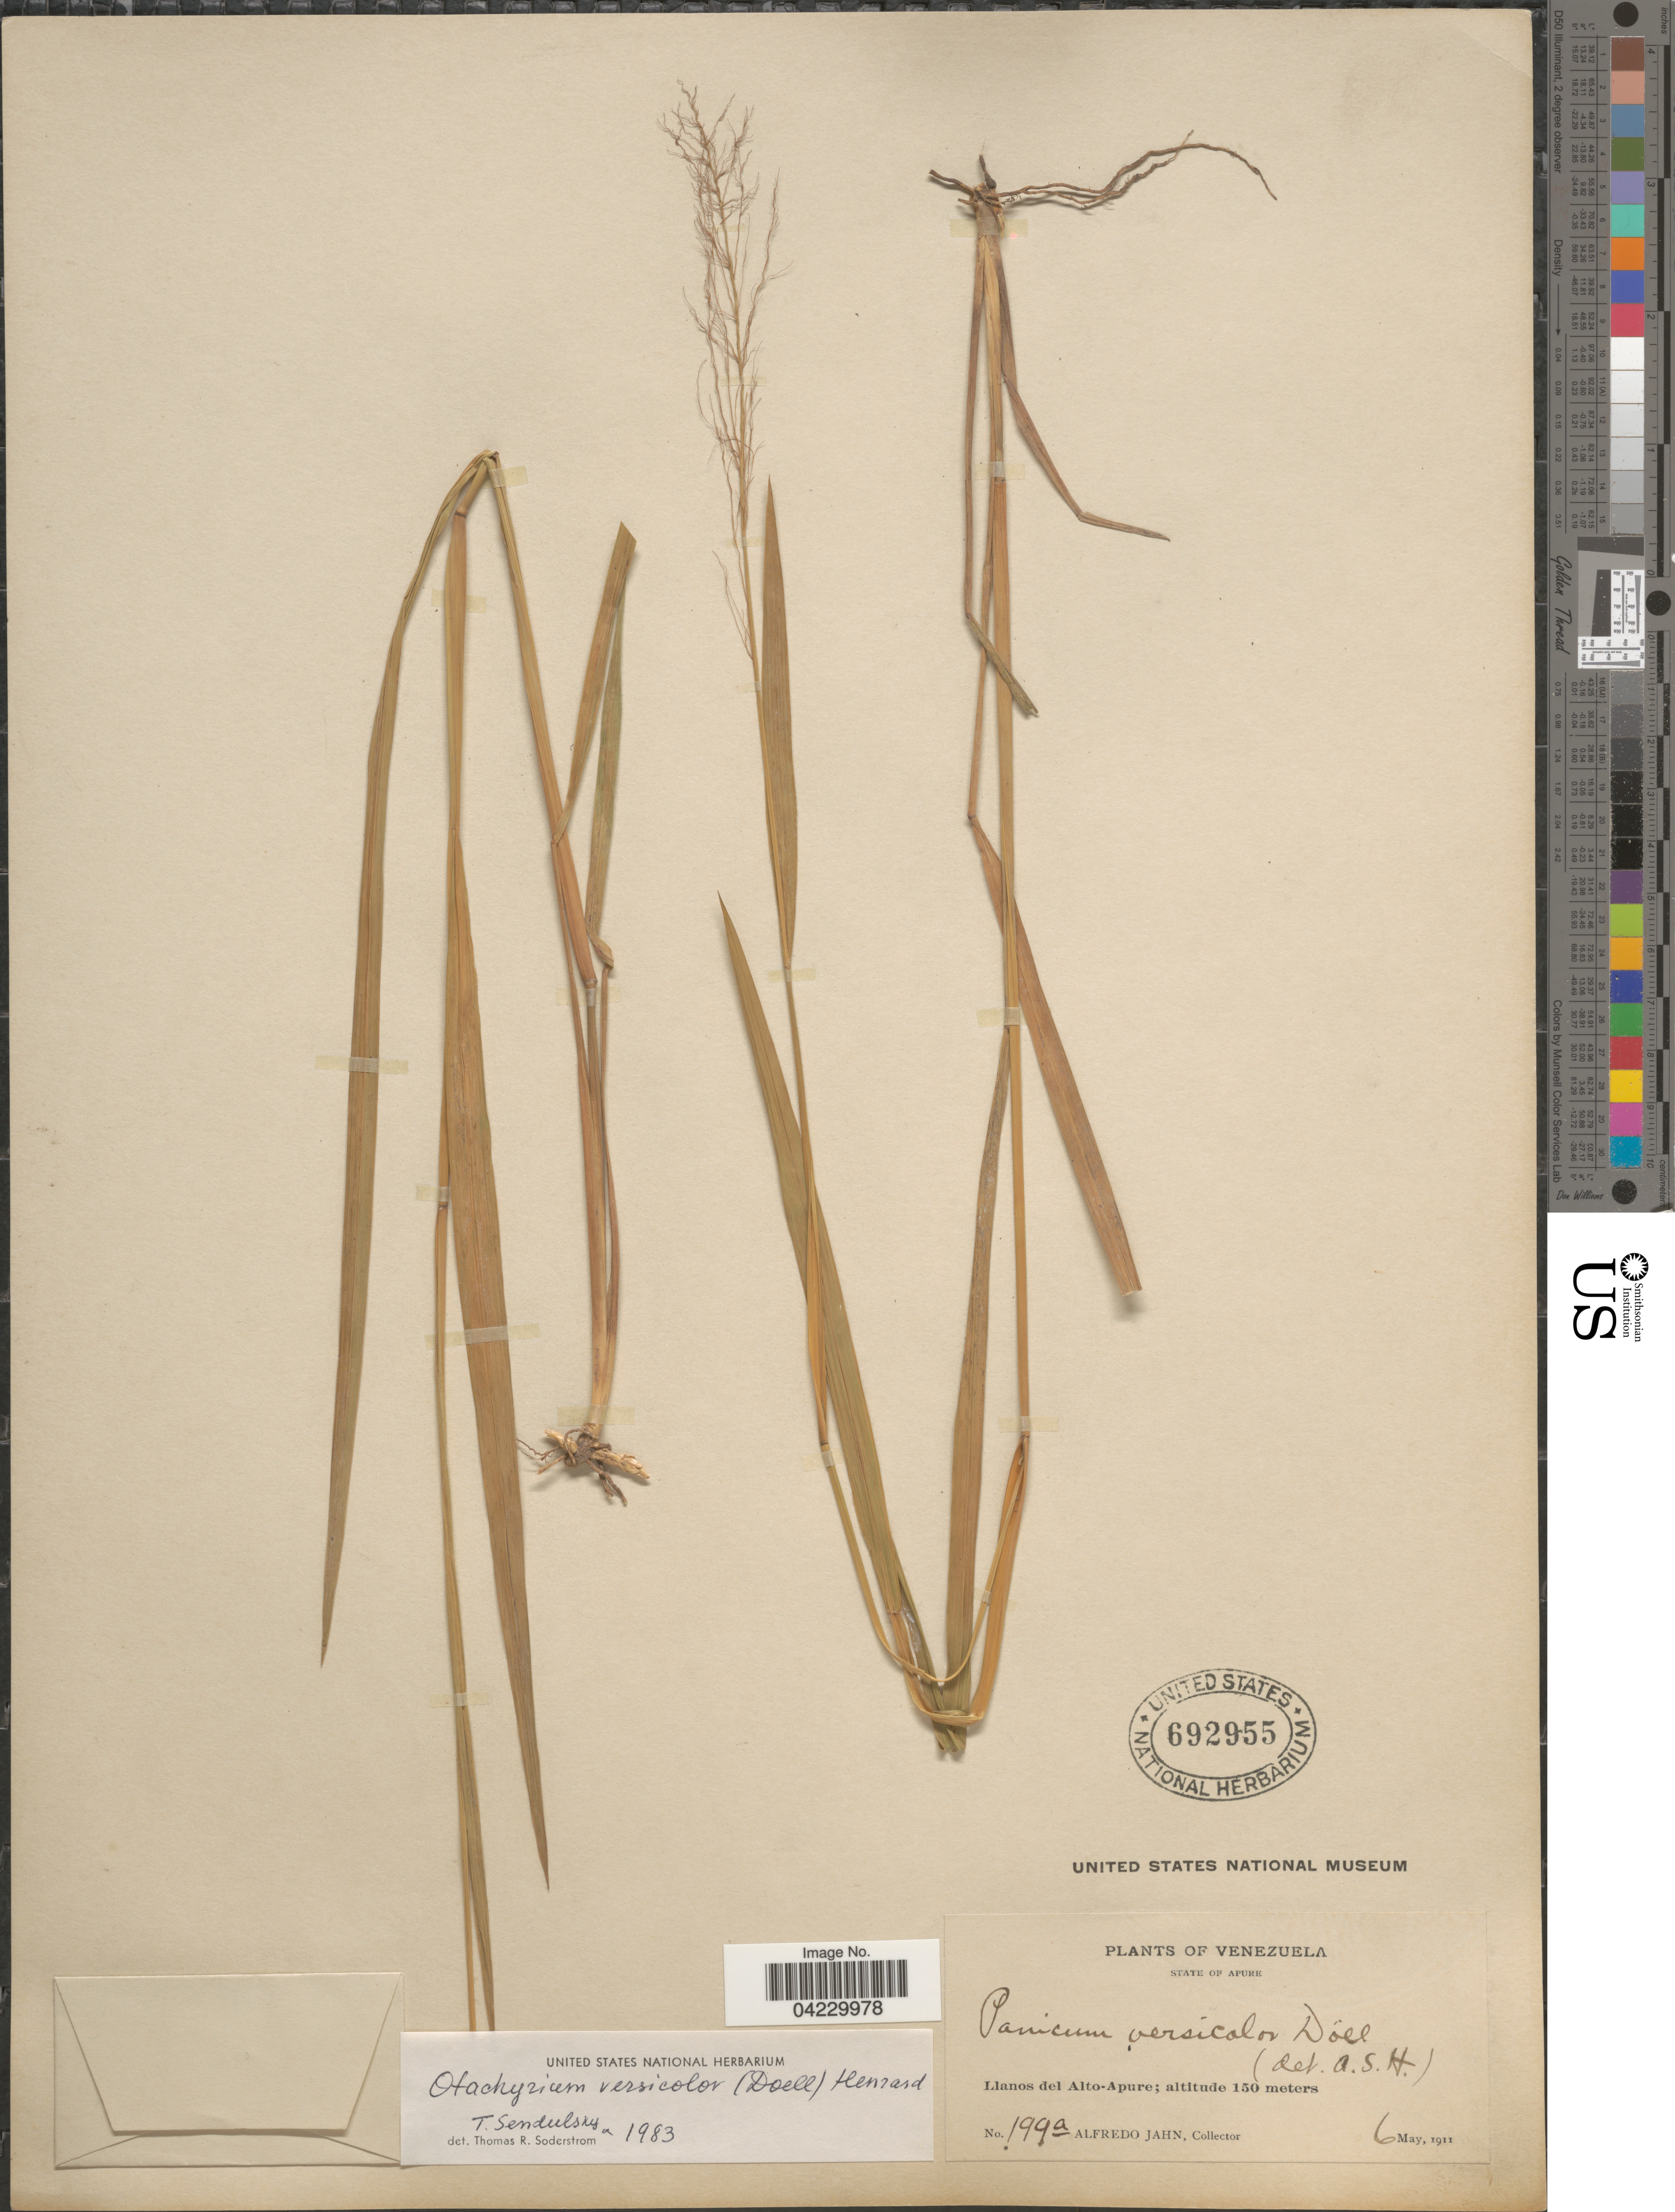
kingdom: Plantae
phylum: Tracheophyta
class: Liliopsida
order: Poales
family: Poaceae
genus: Otachyrium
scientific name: Otachyrium versicolor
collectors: A. Jahn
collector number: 199a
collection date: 1911-05-06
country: Venezuela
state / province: Apure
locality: Llanos del Alto-Apure.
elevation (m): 150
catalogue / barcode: US 692955